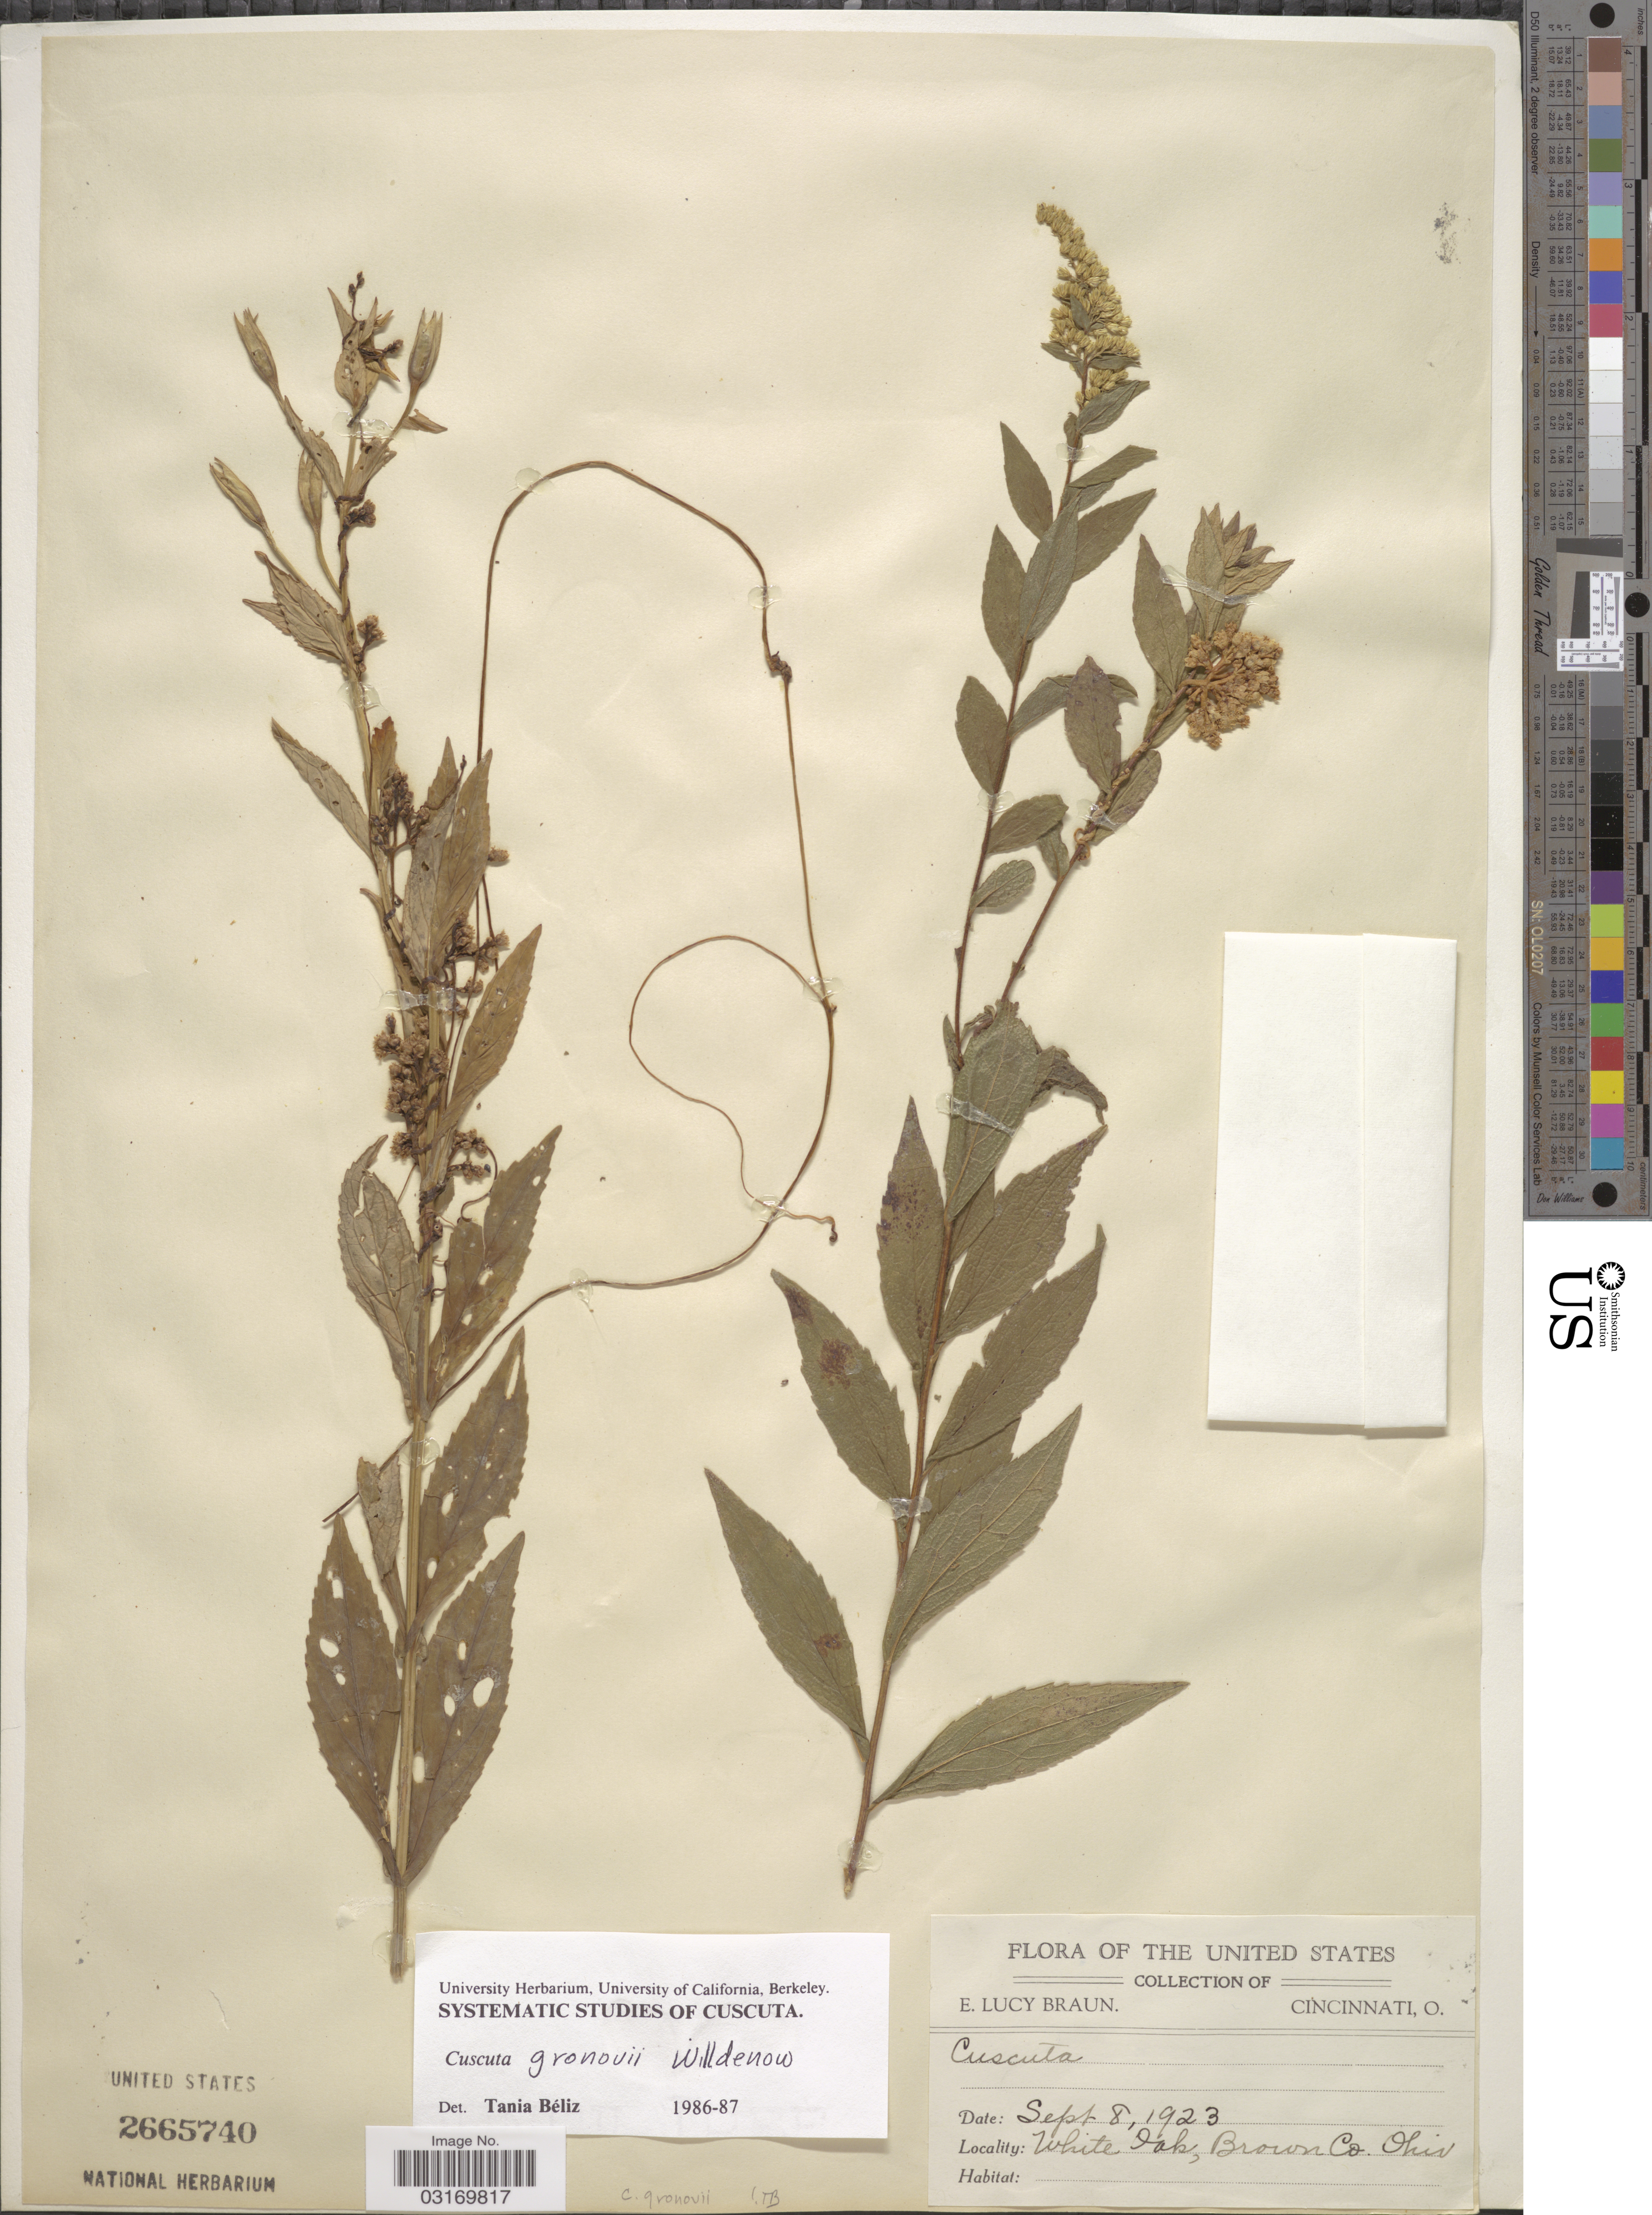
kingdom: Plantae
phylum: Tracheophyta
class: Magnoliopsida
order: Solanales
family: Convolvulaceae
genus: Cuscuta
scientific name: Cuscuta gronovii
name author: Willd. ex Schult.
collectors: E. L. Braun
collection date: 1923-09-08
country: United States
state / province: Ohio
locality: White Oak, Brown Co.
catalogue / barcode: US 2665740